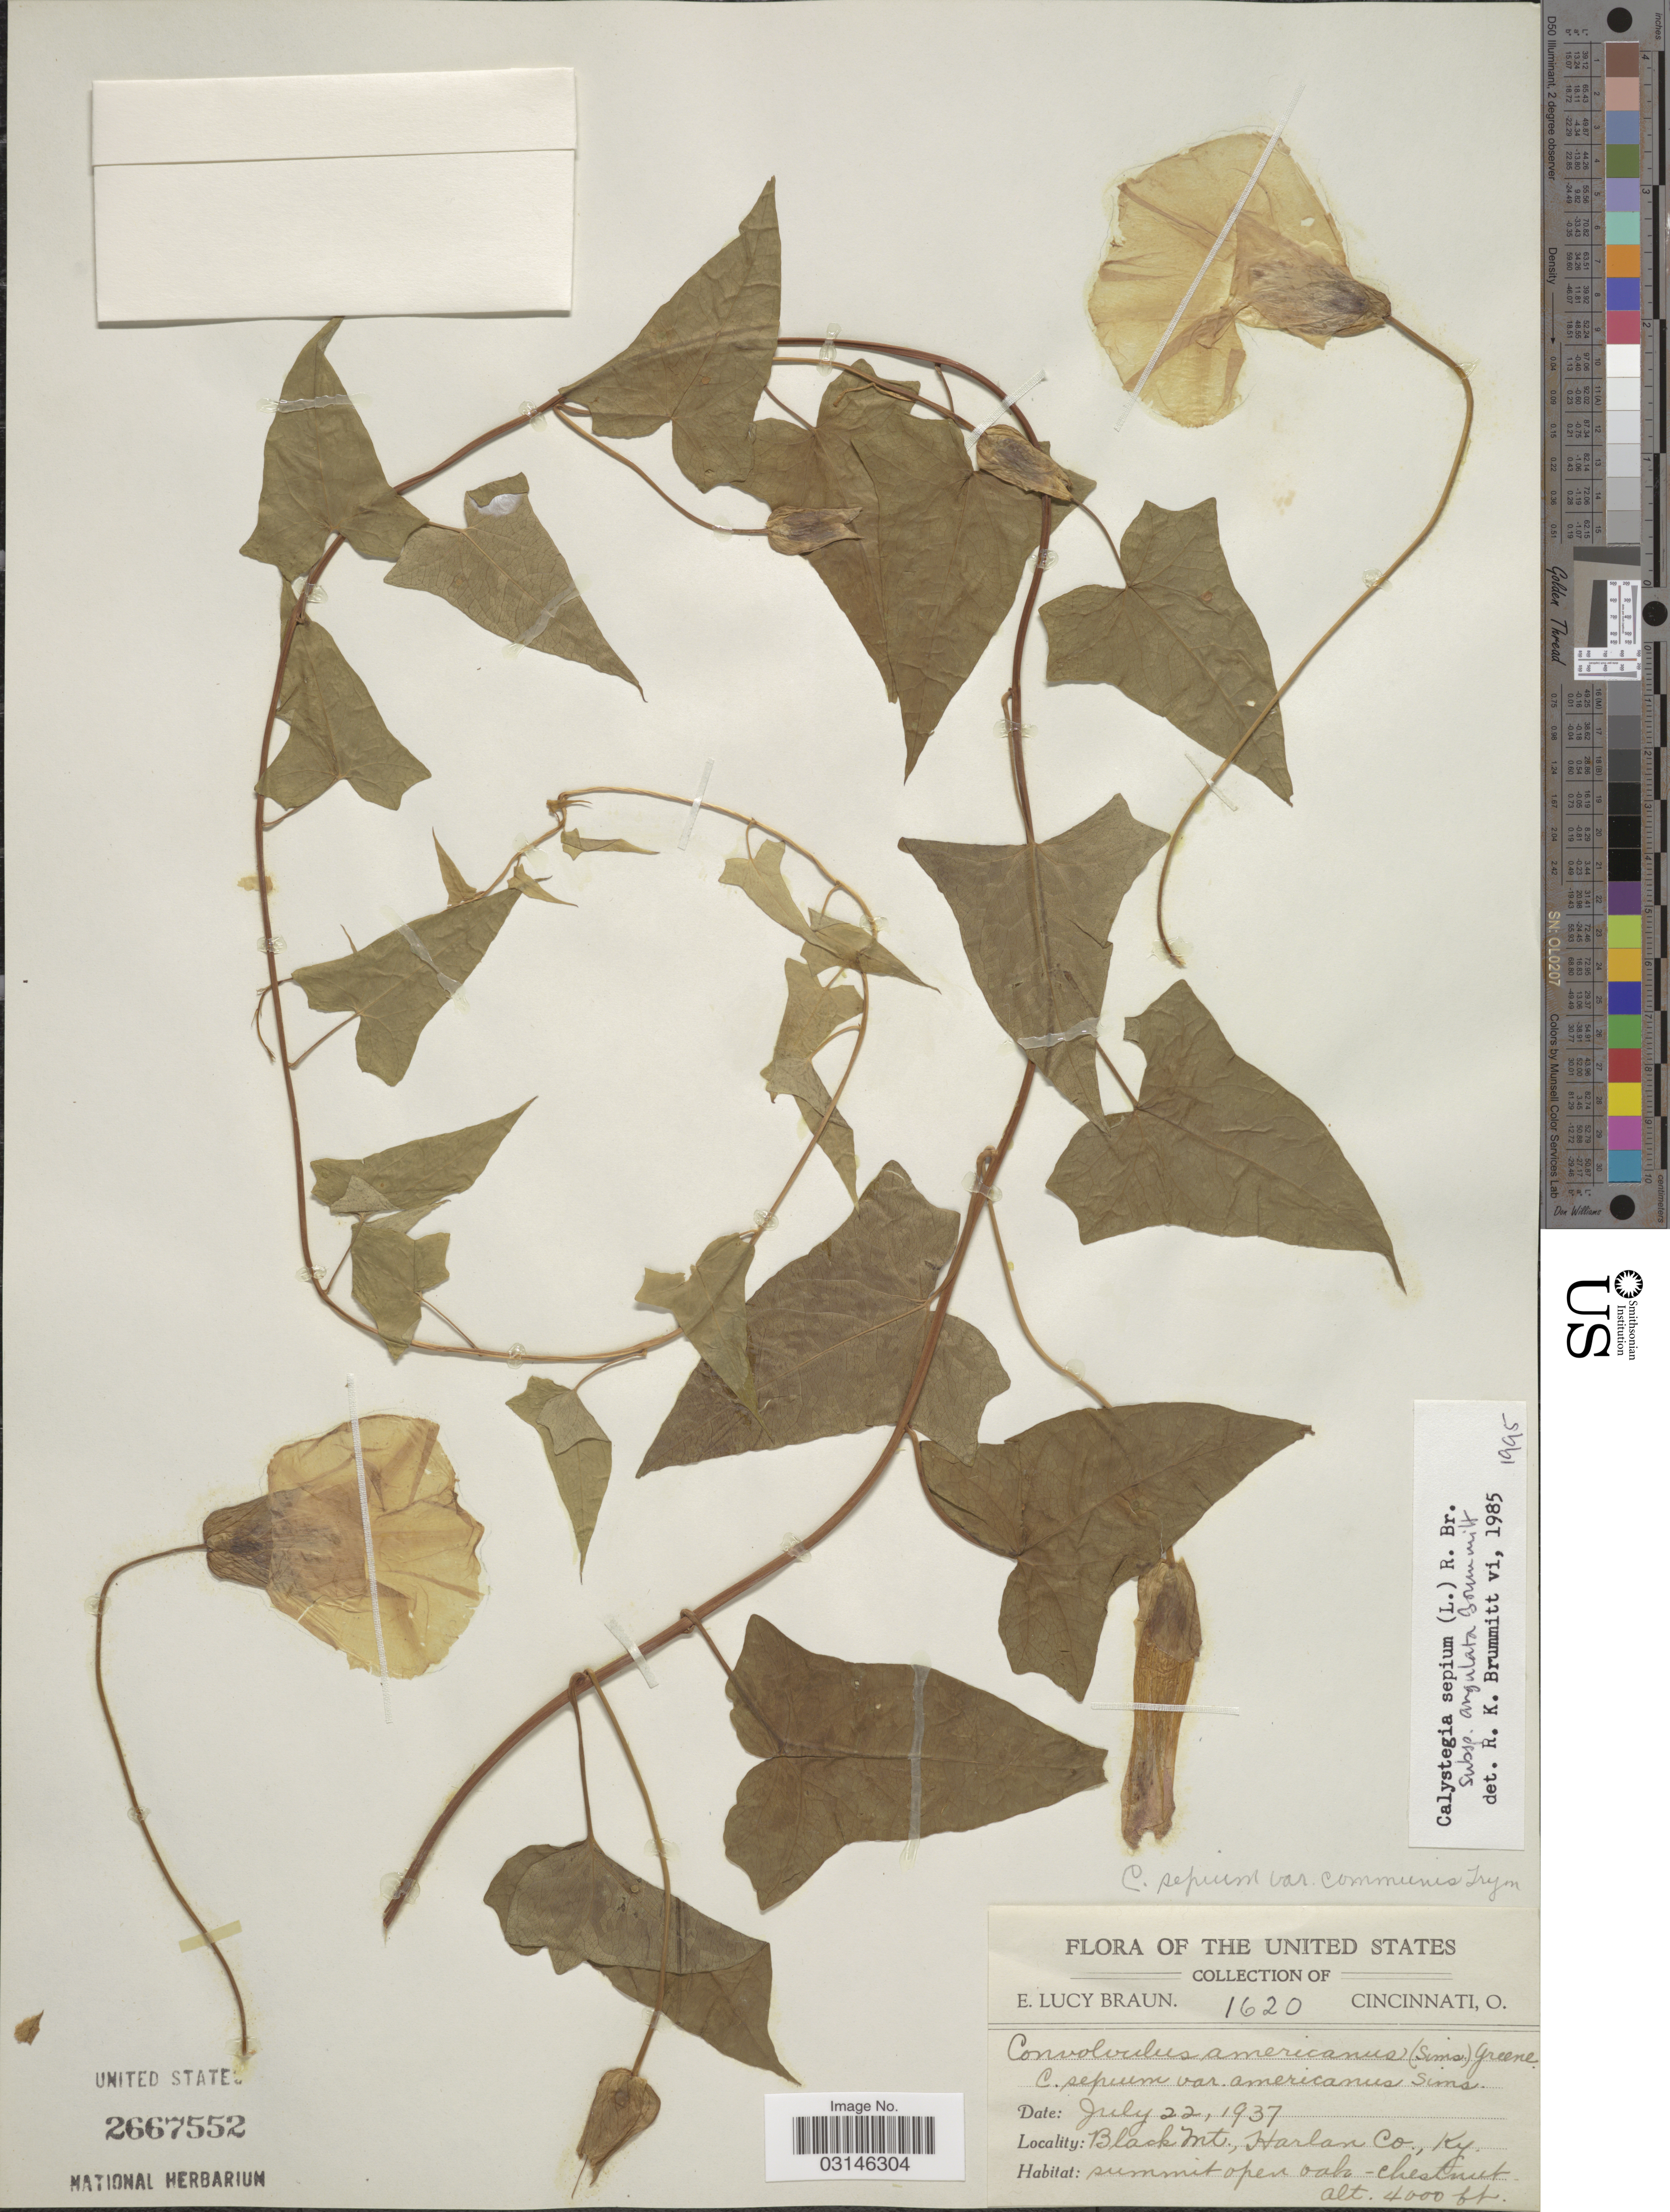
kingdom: Plantae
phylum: Tracheophyta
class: Magnoliopsida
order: Solanales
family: Convolvulaceae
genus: Calystegia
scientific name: Calystegia sepium subsp. angulata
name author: Brummitt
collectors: E. L. Braun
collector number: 1620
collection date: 1937-07-22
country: United States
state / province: Kentucky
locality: Black Mt., Harlan Co.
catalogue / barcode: US 2667552